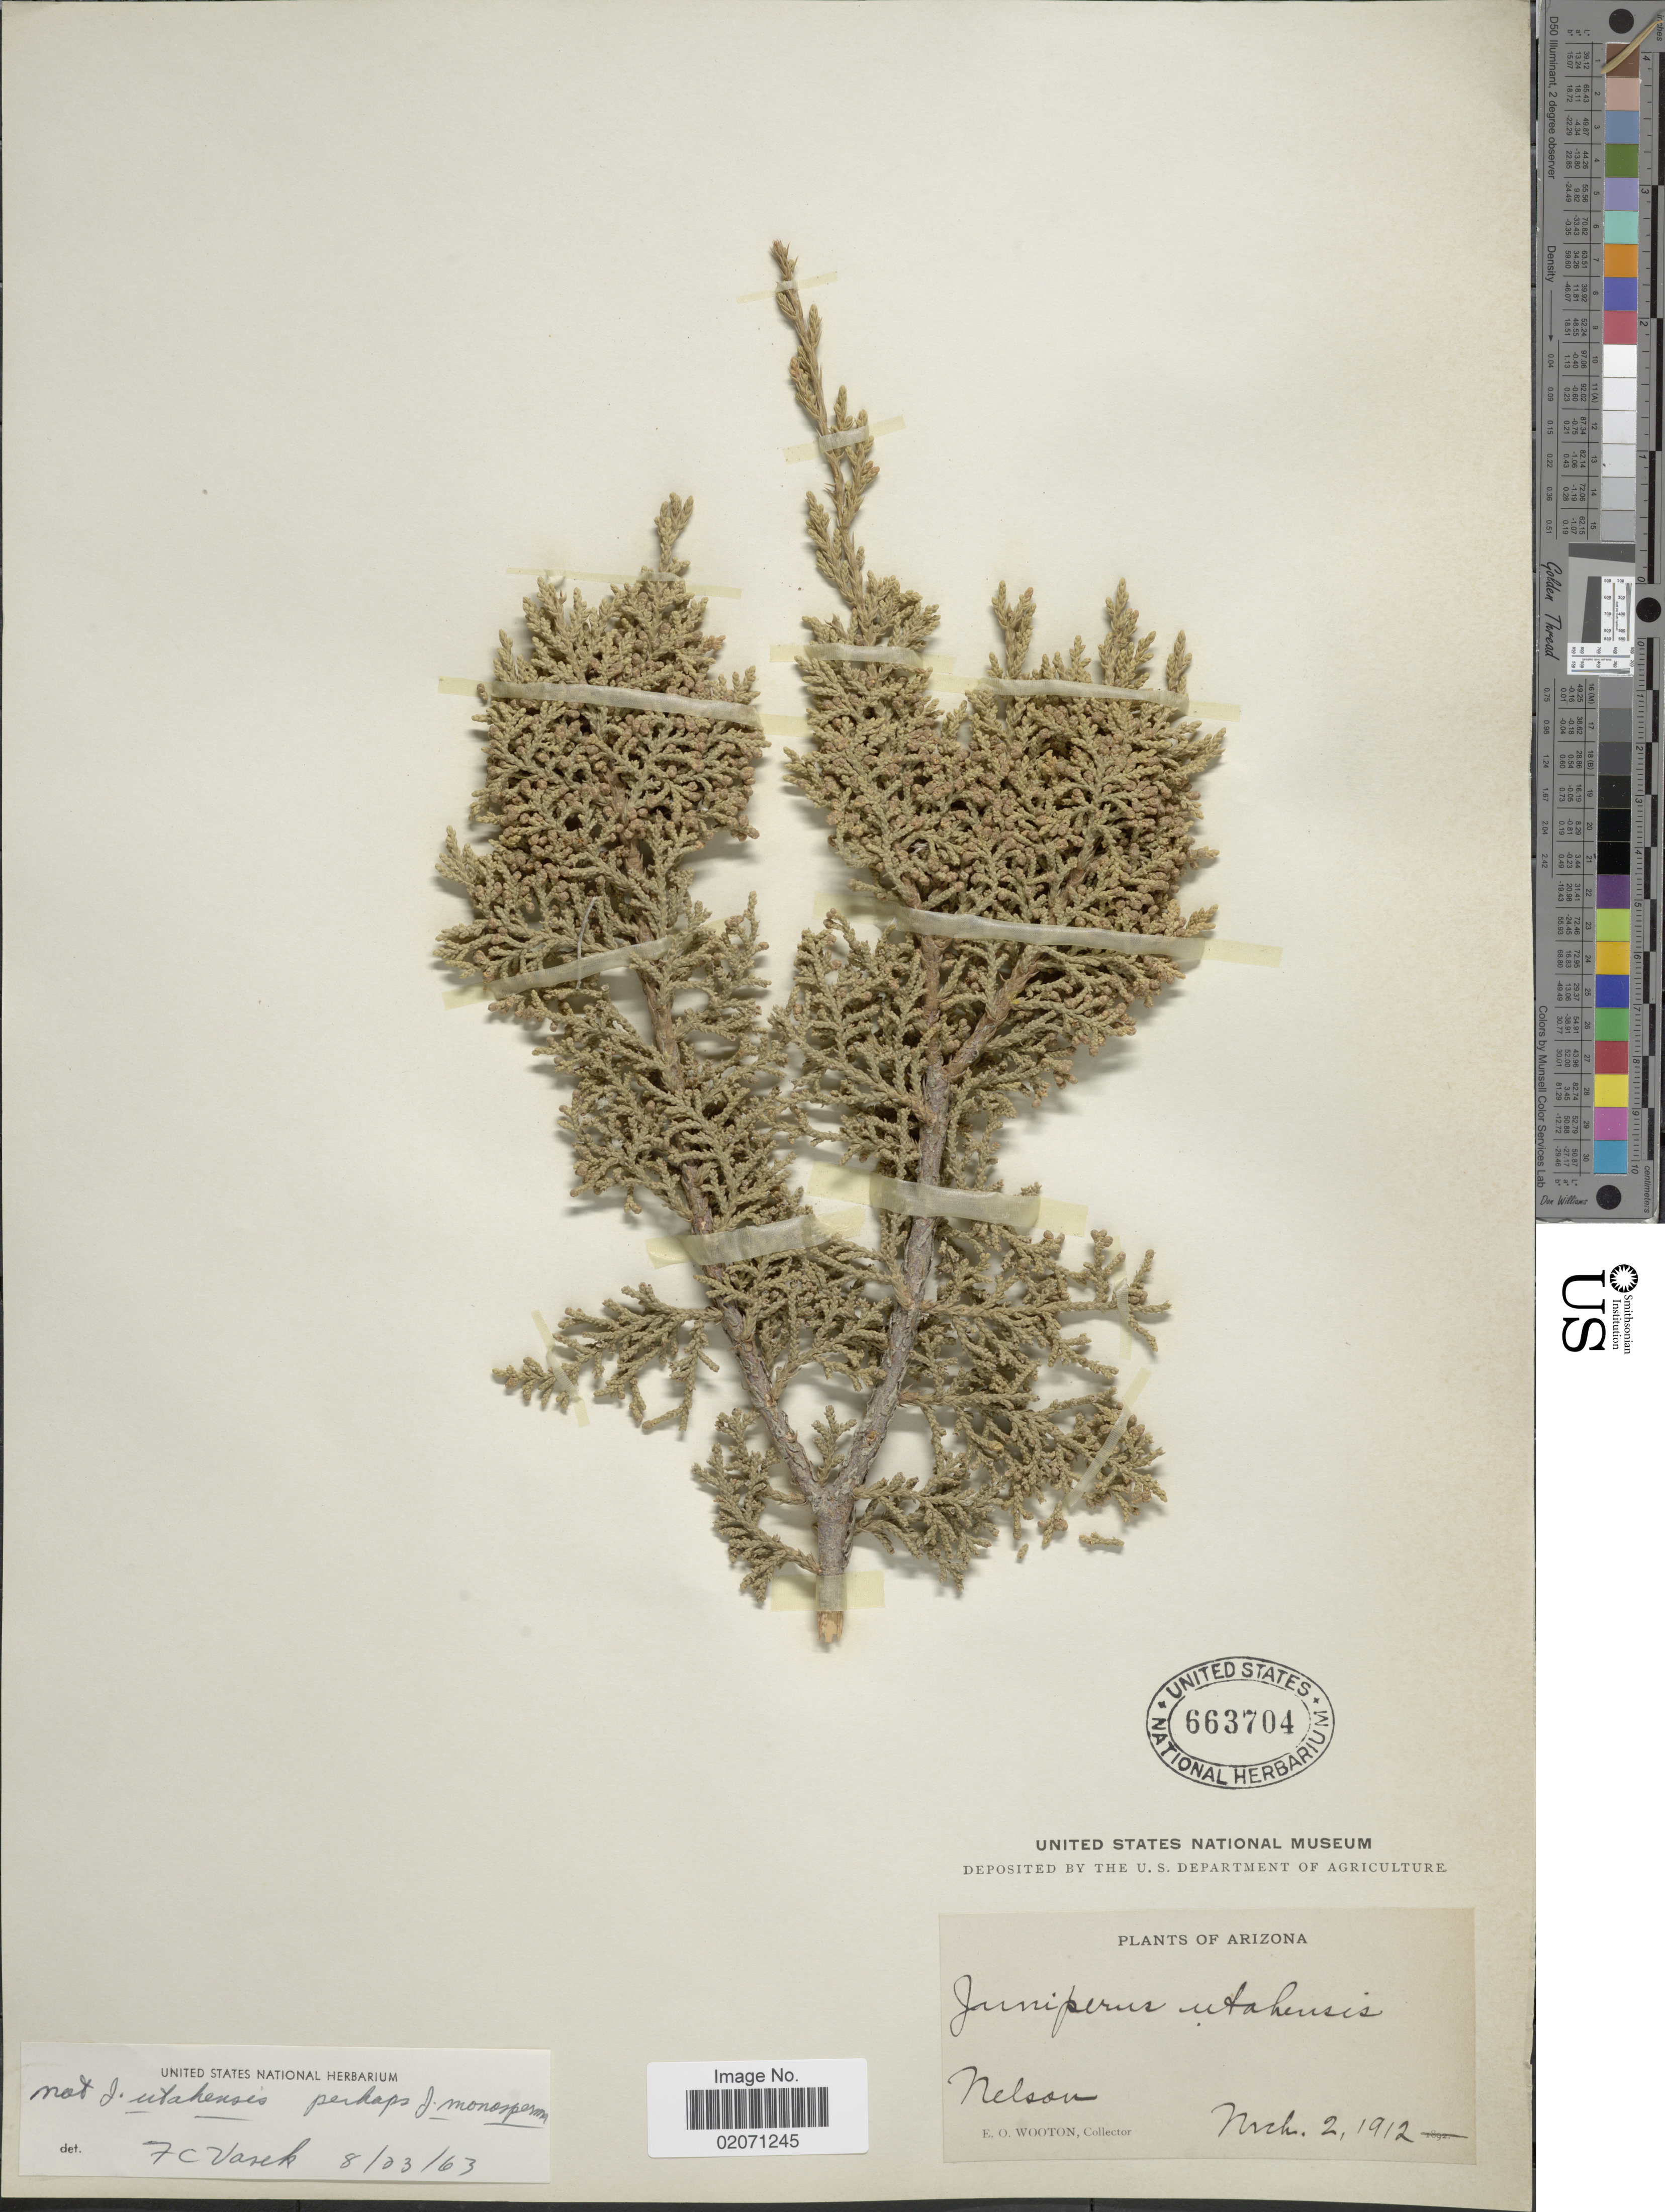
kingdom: Plantae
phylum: Tracheophyta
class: Pinopsida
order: Pinales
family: Cupressaceae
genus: Juniperus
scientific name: Juniperus monosperma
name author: (Engelm.) Sarg.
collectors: E. O. Wooton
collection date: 1912-03-02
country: United States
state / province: Arizona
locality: Nelson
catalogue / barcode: US 663704